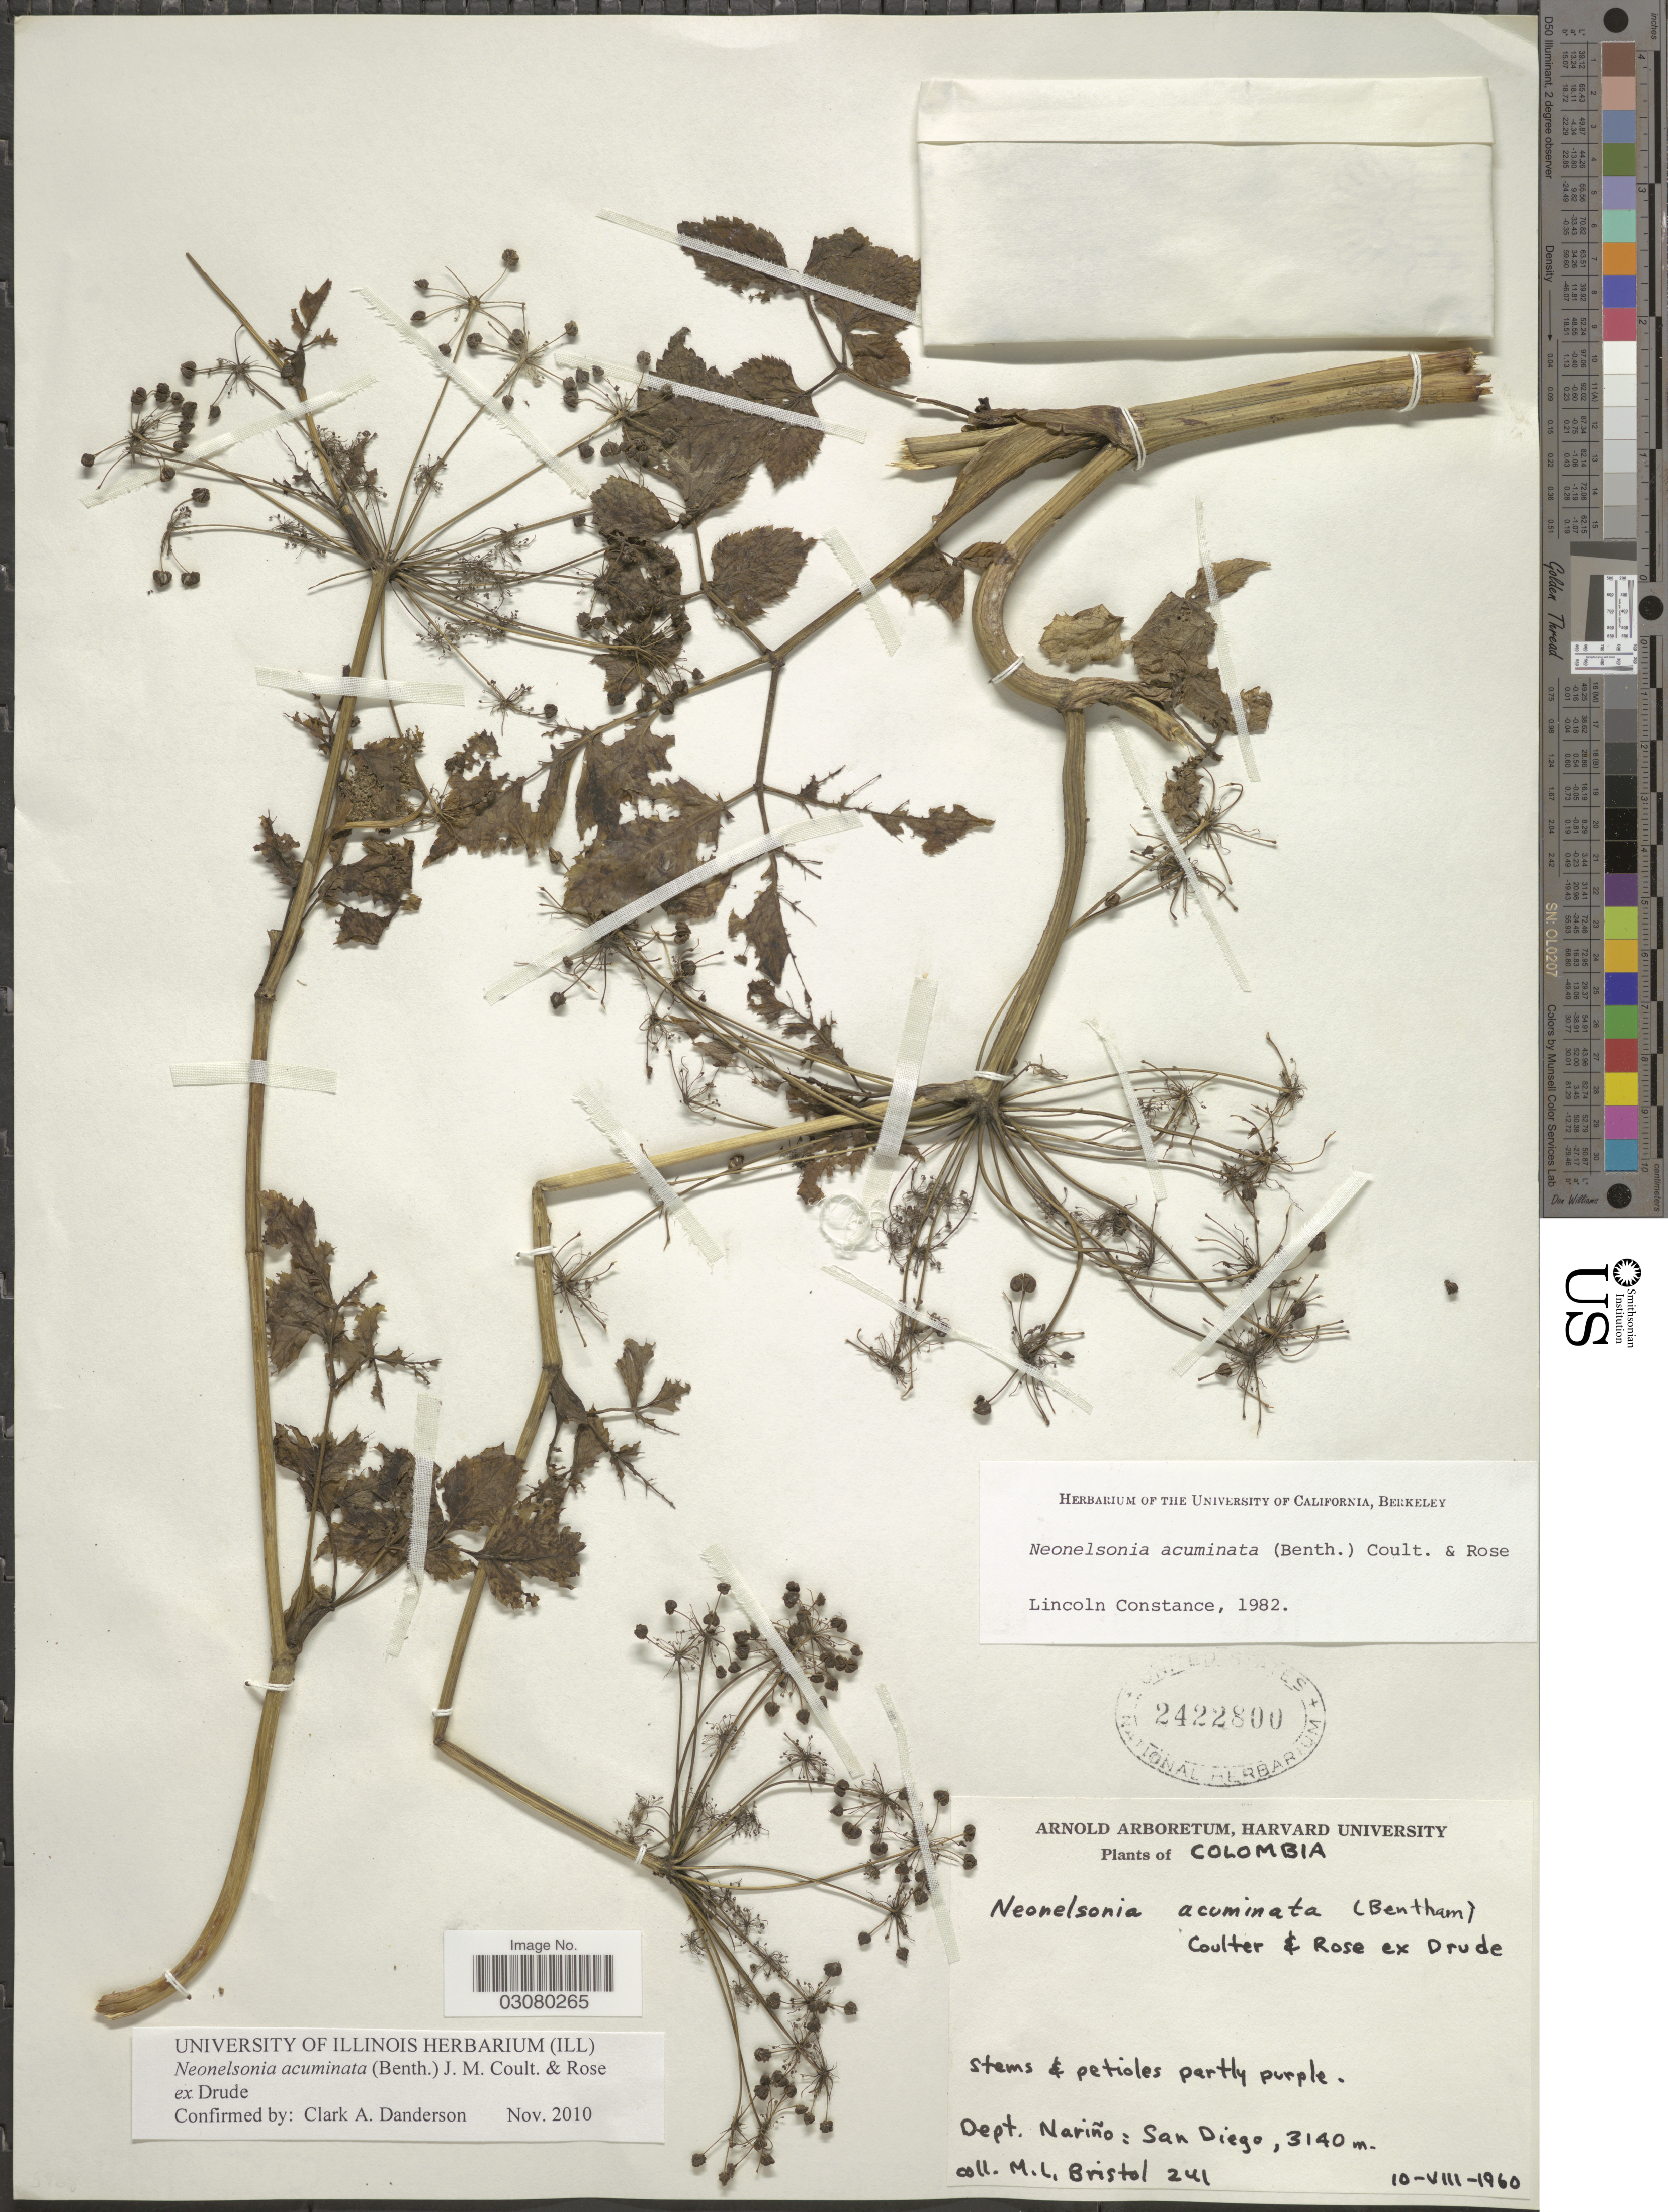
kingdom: Plantae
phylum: Tracheophyta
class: Magnoliopsida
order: Apiales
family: Apiaceae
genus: Neonelsonia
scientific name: Neonelsonia acuminata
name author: (Benth.) J.M. Coult. & Rose ex Drude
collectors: M. L. Bristol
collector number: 241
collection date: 1960-08-10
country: Colombia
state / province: Nariño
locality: Dept. Nariño: San Diego.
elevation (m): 3140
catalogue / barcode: US 2422800